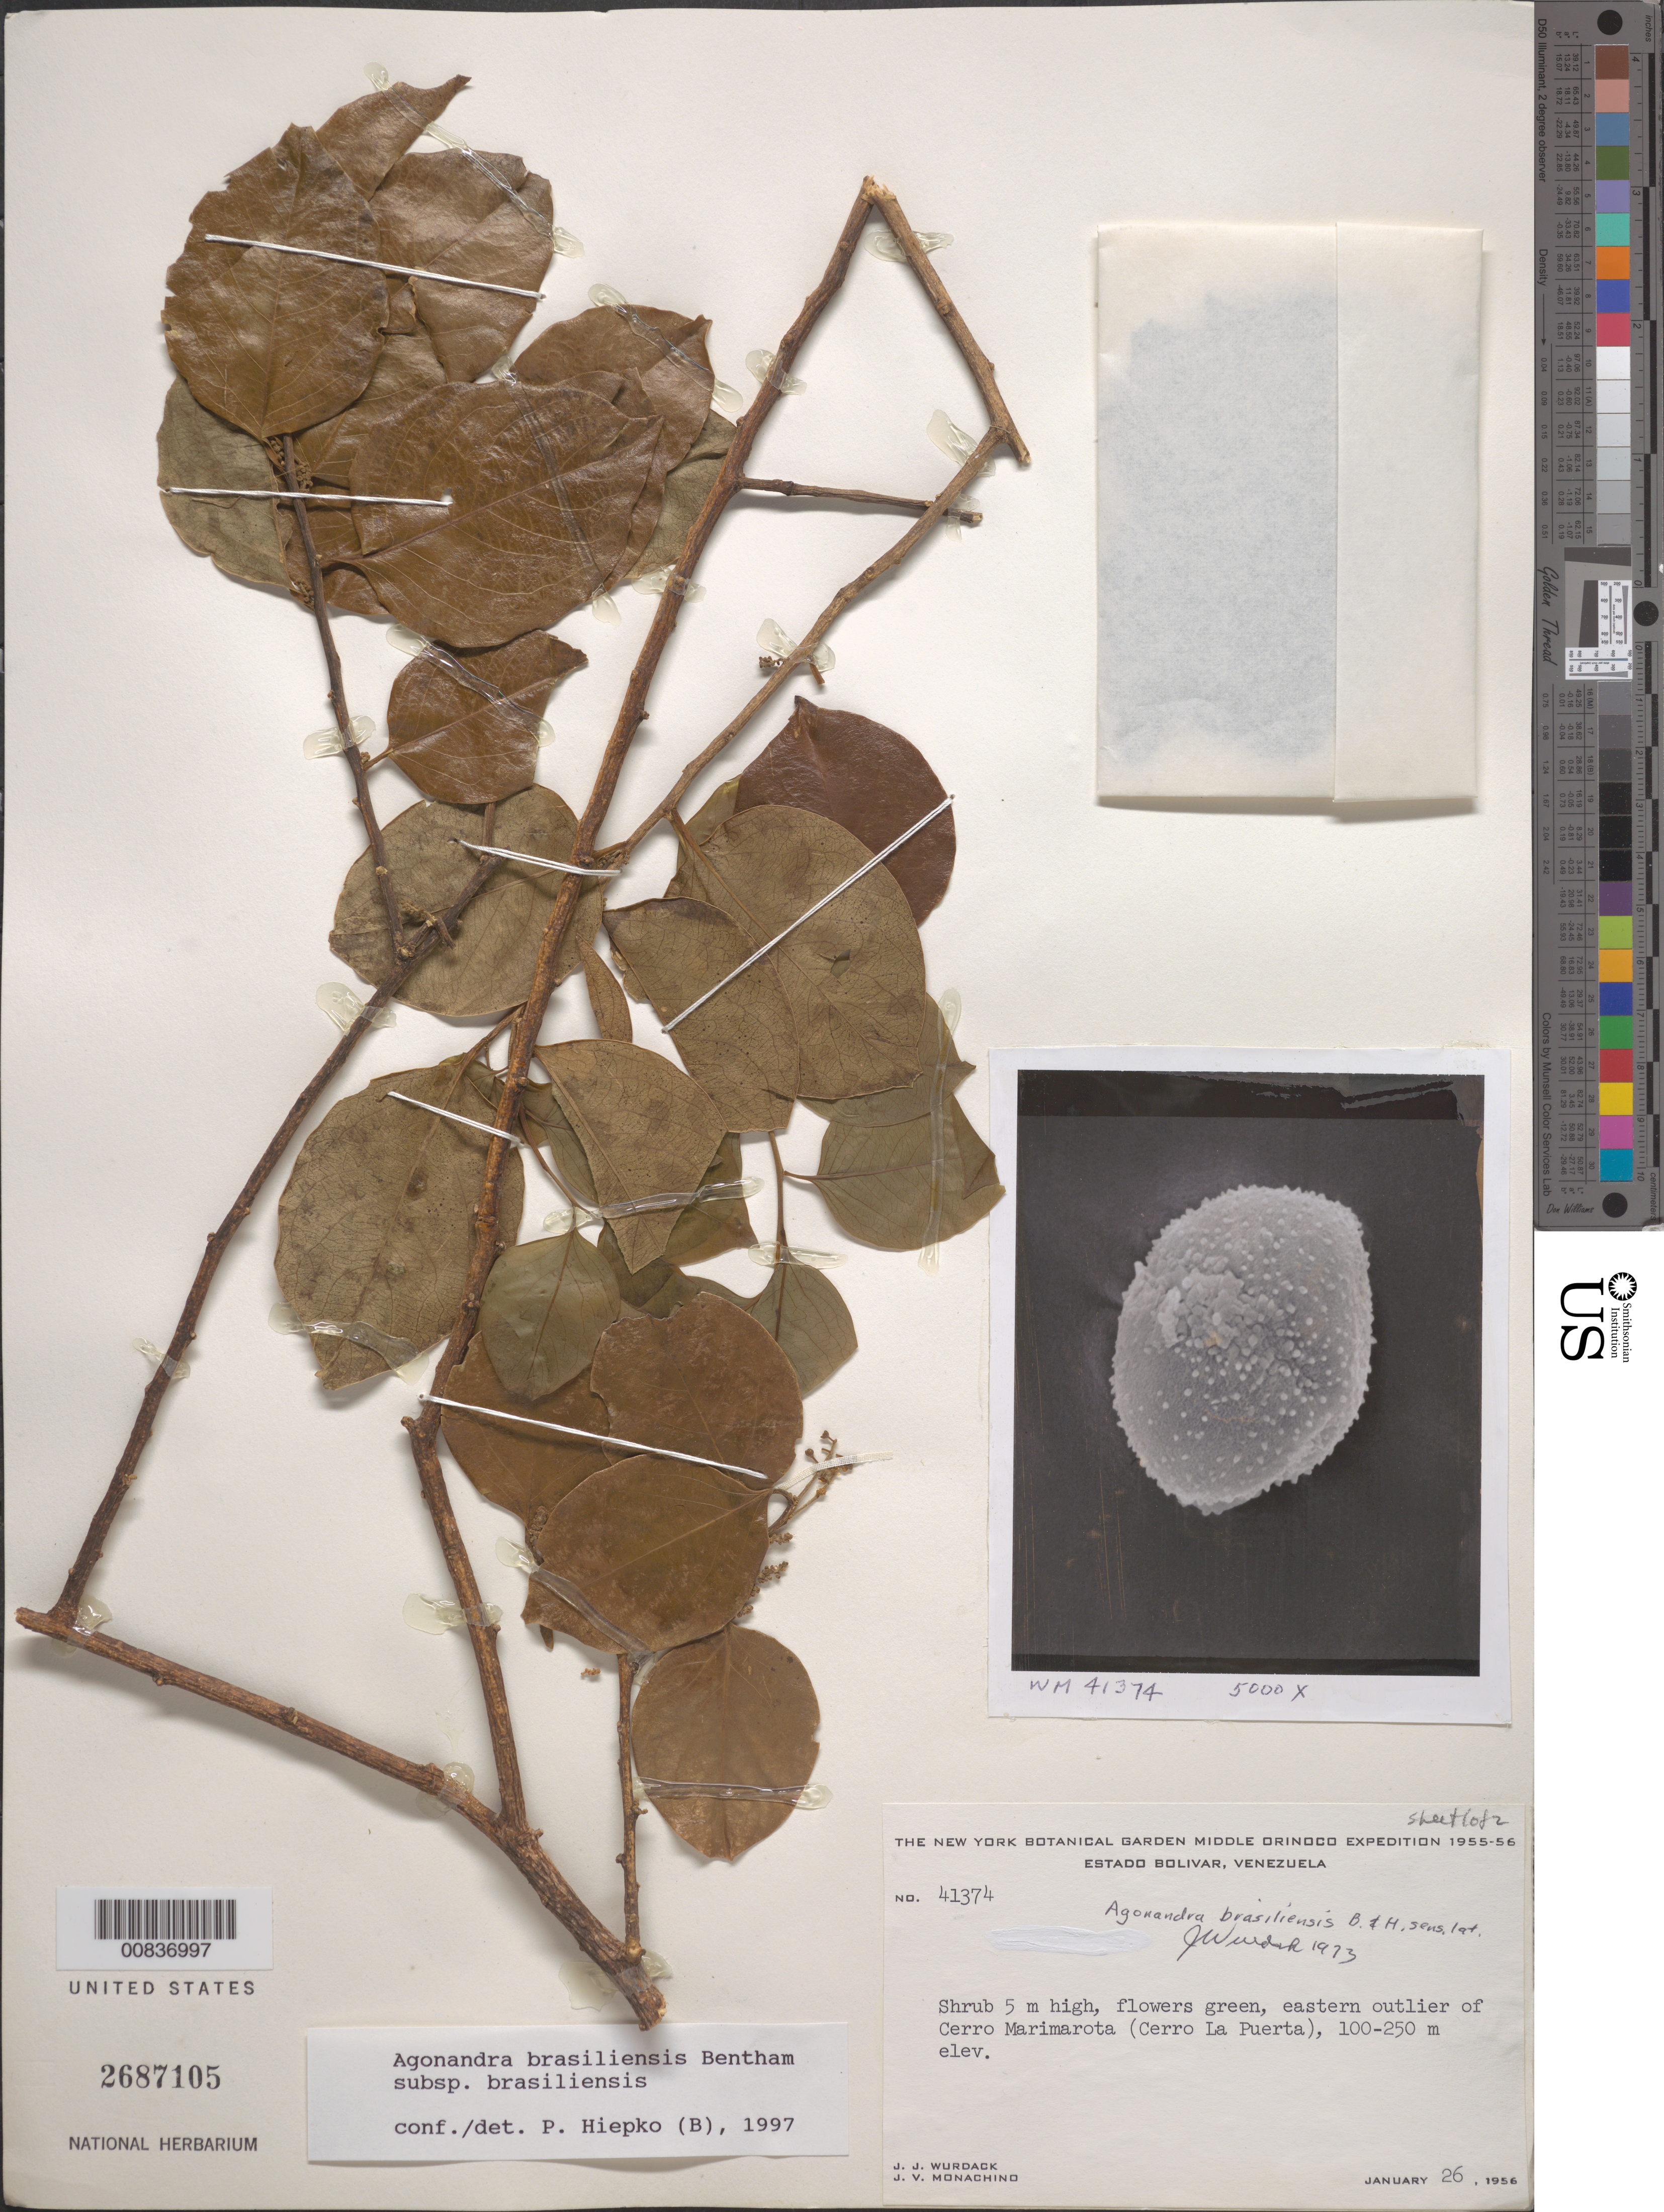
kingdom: Plantae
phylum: Tracheophyta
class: Magnoliopsida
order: Santalales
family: Opiliaceae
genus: Agonandra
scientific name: Agonandra brasiliensis subsp. brasiliensis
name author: Benth. & Hook. f.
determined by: Hiepko, P. H.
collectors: J. J. Wurdack & J. V. Monachino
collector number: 41374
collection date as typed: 26-Jan-56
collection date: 1956-01-26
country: Venezuela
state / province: Bolívar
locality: Cerro La Puerta (eastern outlier of Cerro Marimarota)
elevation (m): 100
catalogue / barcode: US 2687105